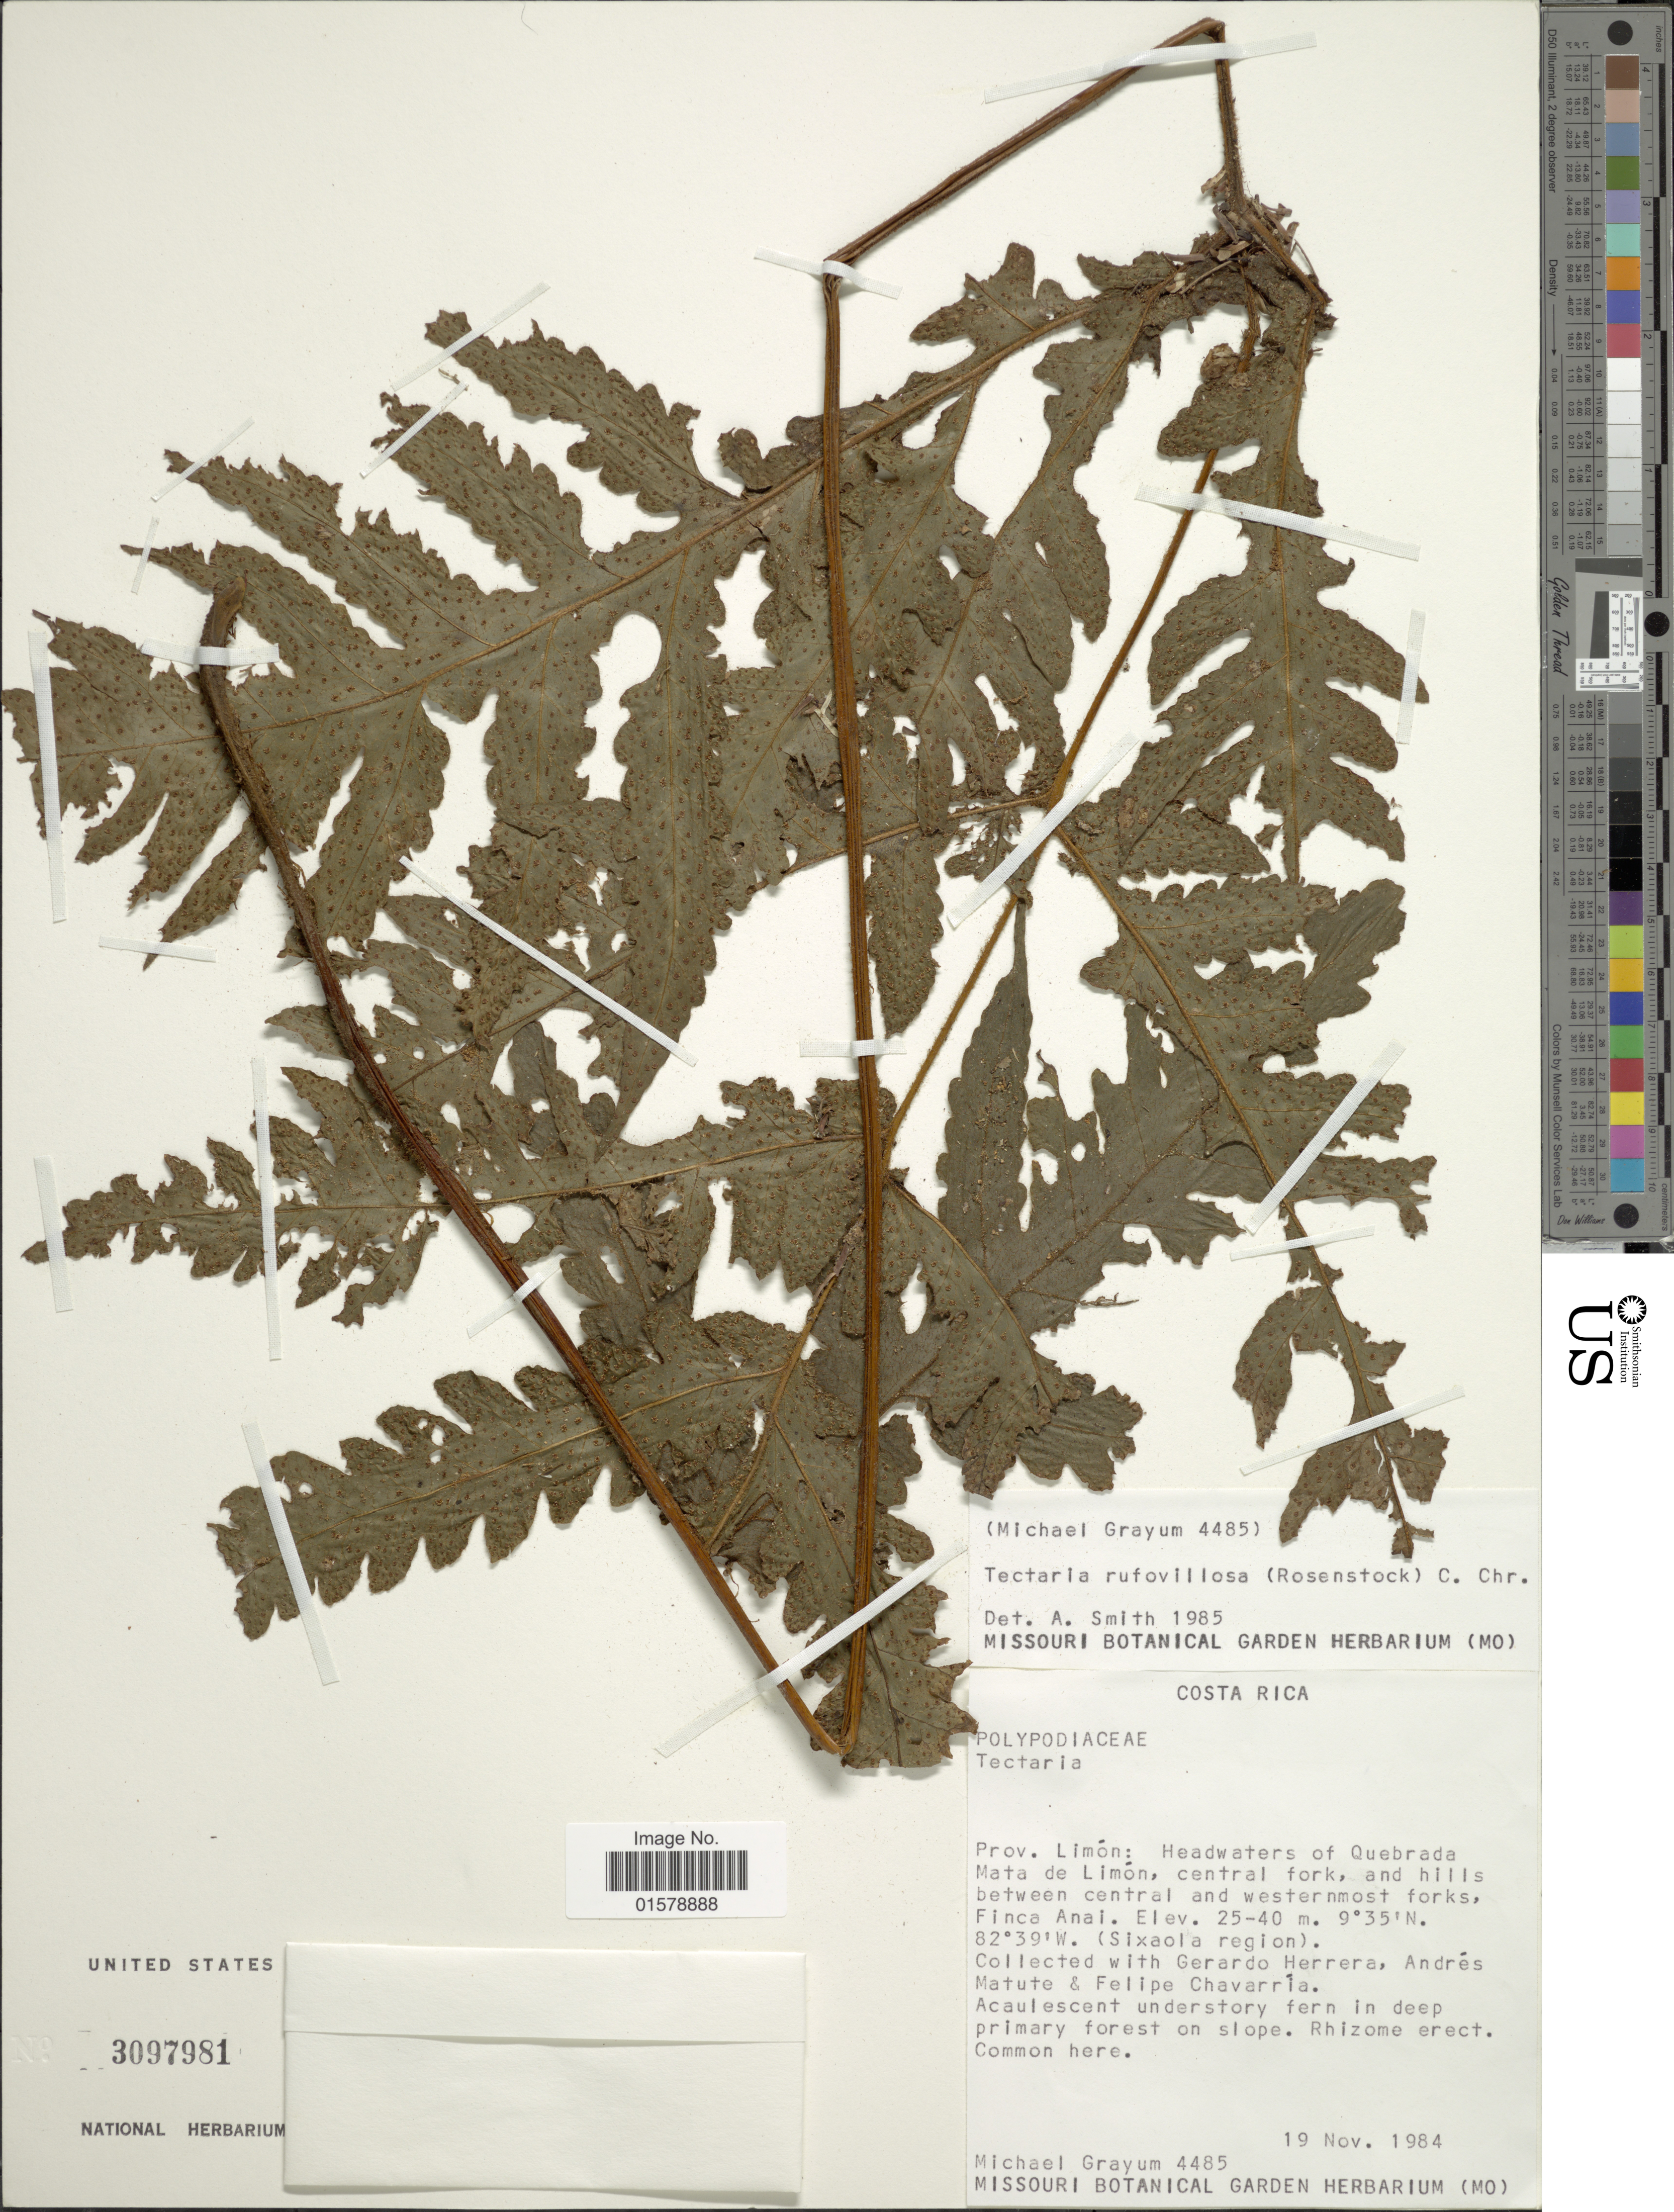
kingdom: Plantae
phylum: Tracheophyta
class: Polypodiopsida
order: Polypodiales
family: Tectariaceae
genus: Tectaria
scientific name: Tectaria rufovillosa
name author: (Rosenst.) C. Chr.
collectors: M. H. Grayum, G. Herrera, A. Matute & F. Chavarria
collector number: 4485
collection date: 1984-11-19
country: Costa Rica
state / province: Limón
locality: Headwaters of Quebrada Mata de Limon, central fork, and hills between central and westernmost forks, Finca Anai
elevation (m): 25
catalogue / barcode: US 3097981